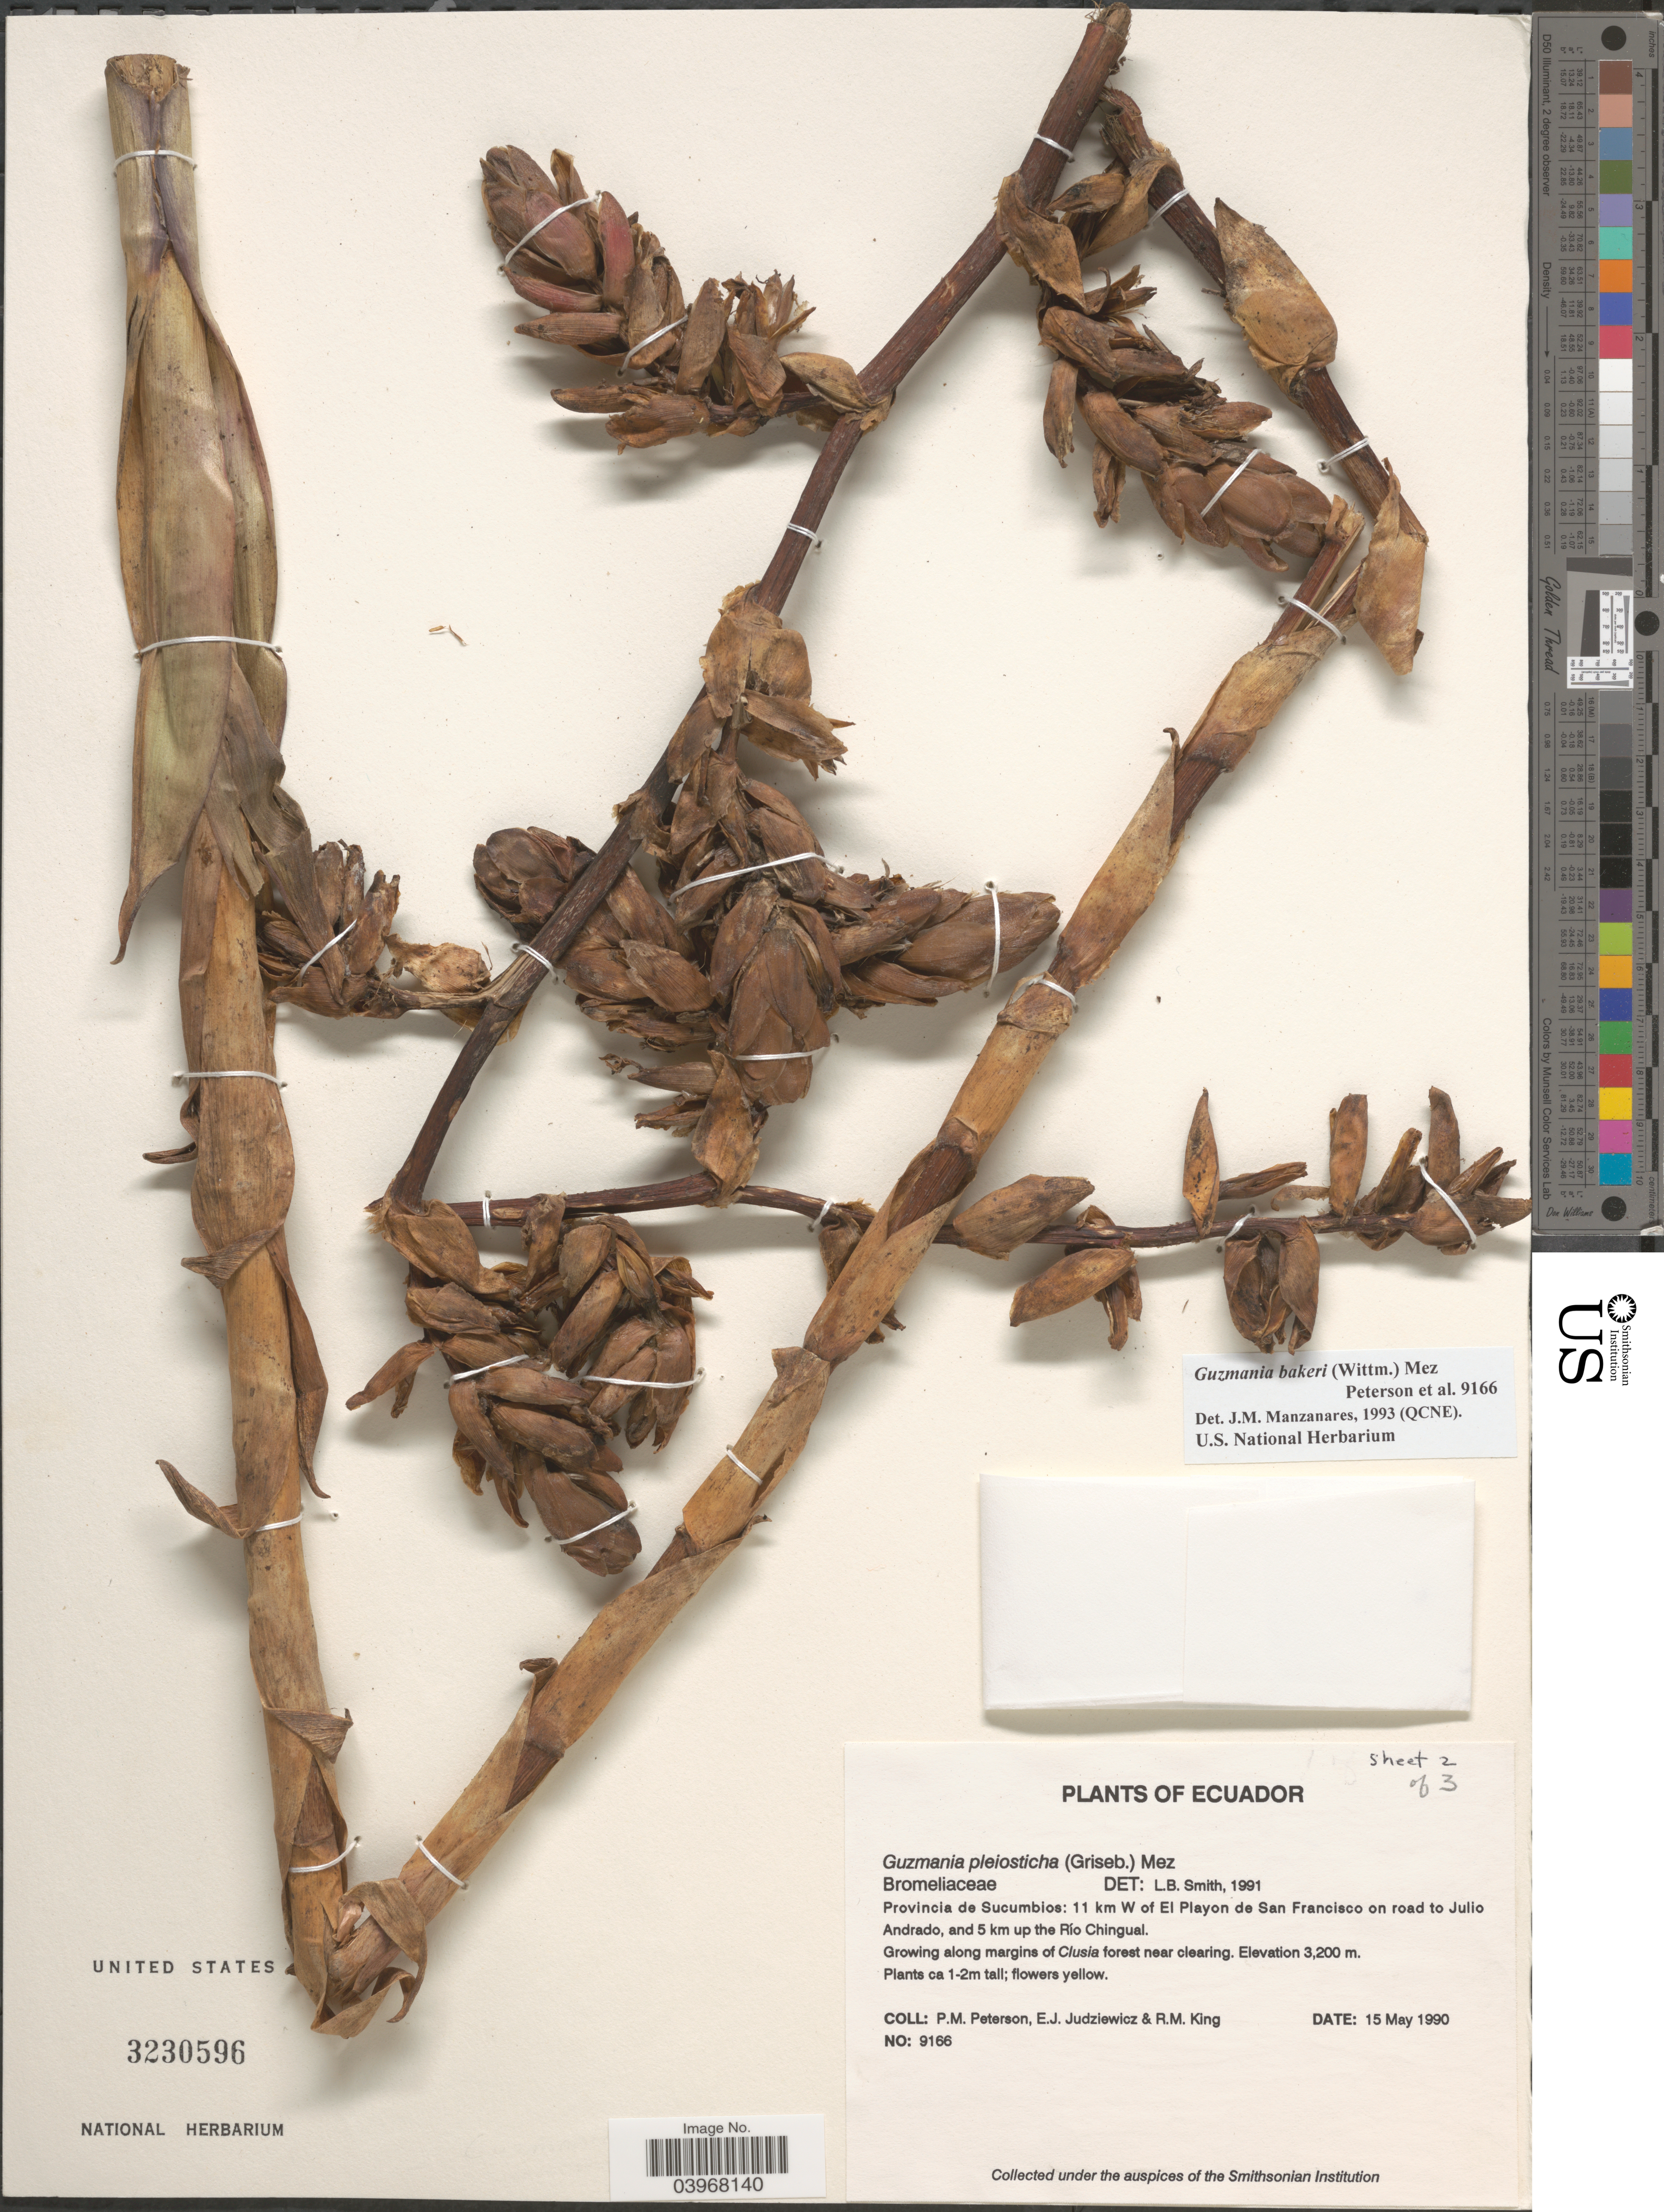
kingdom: Plantae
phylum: Tracheophyta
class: Liliopsida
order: Poales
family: Bromeliaceae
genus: Guzmania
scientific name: Guzmania bakeri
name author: (Wittm.) Mez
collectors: P. M. Peterson, E. J. Judziewicz & R. M. King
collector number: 9166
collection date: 1990-05-15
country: Ecuador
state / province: Sucumbíos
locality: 11 km W of El Playon de San Francisco on road to Julio Andrado, and 5 km up the Río Chingual.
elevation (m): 3200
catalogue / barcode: US 3230596